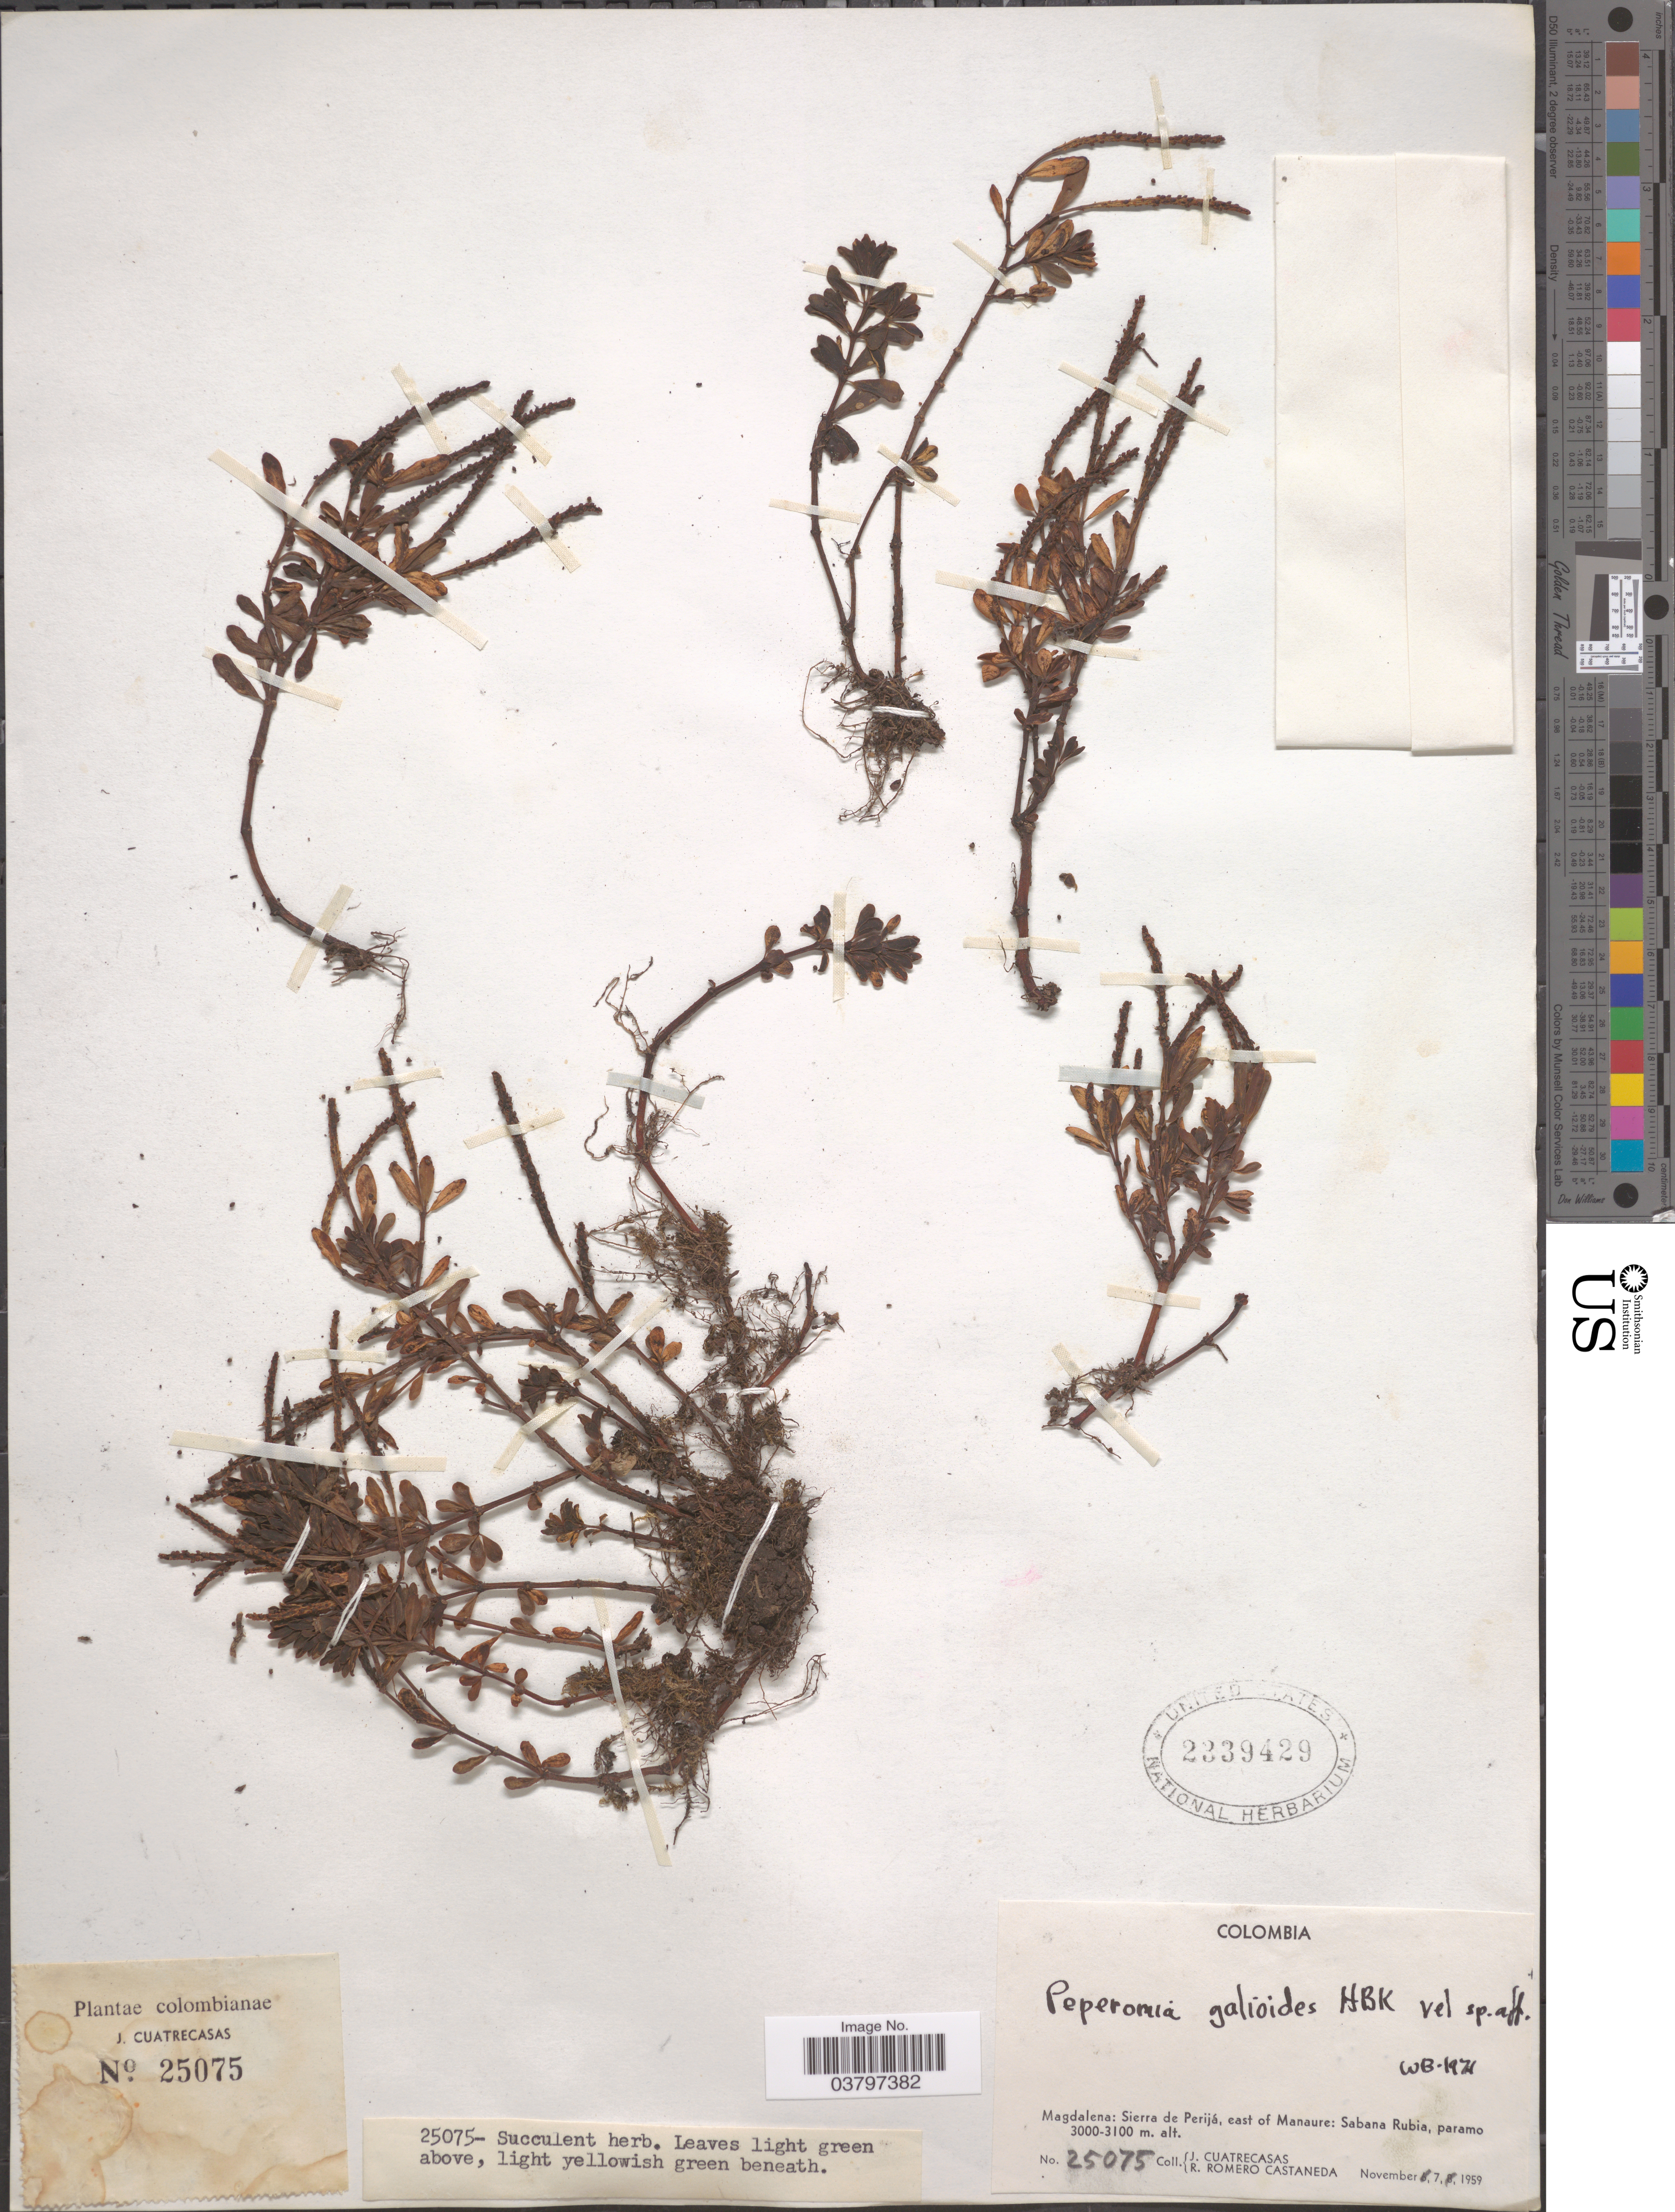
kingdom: Plantae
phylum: Tracheophyta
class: Magnoliopsida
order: Piperales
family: Piperaceae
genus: Peperomia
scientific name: Peperomia galioides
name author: Kunth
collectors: J. Cuatrecasas & R. Romero Castañeda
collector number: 25075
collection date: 1959-11-07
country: Colombia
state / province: Magdalena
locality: Magdalena: Sierra de Perijá, east of Manaure: Sabana Rubia.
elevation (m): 3000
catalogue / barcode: US 2339429